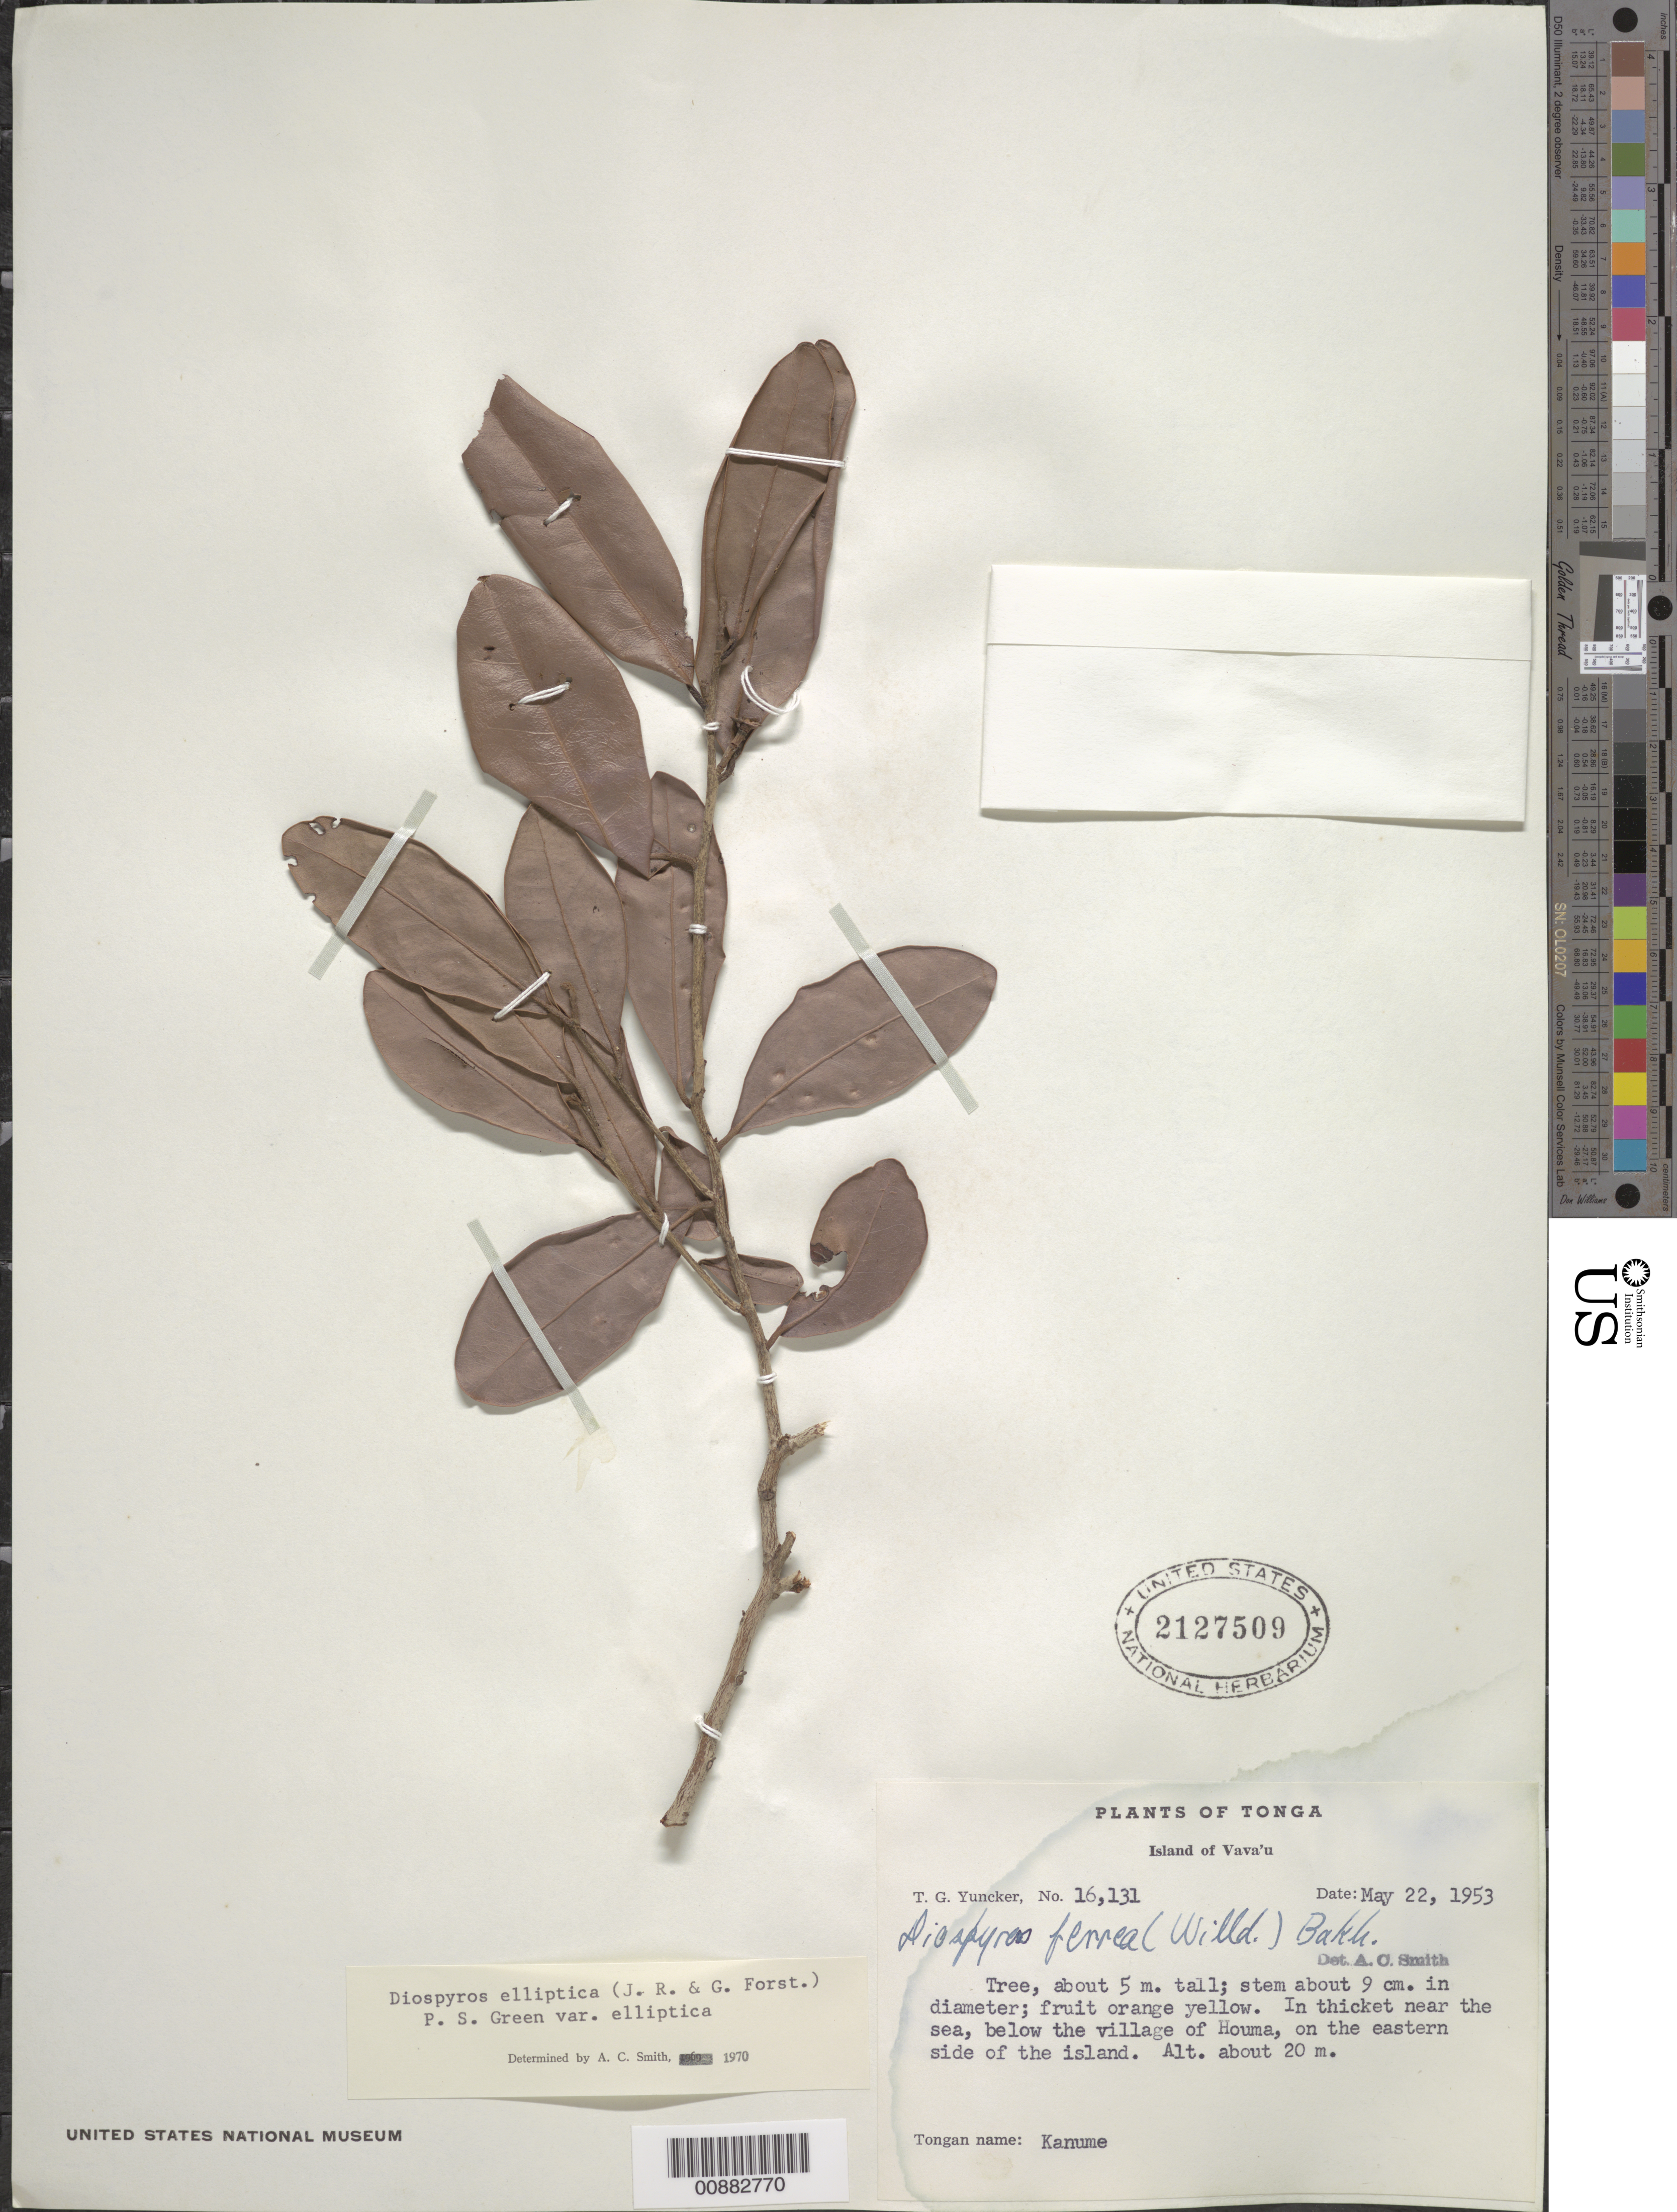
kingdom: Plantae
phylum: Tracheophyta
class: Magnoliopsida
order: Ericales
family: Ebenaceae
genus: Diospyros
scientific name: Diospyros elliptica var. elliptica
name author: P.S. Green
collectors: T. G. Yuncker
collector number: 16131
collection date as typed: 22 May 1953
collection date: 1953-05-22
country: Tonga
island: Vava'u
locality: Below the village of Houma, E side of island.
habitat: In thicket near the sea.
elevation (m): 20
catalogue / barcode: US 2127509